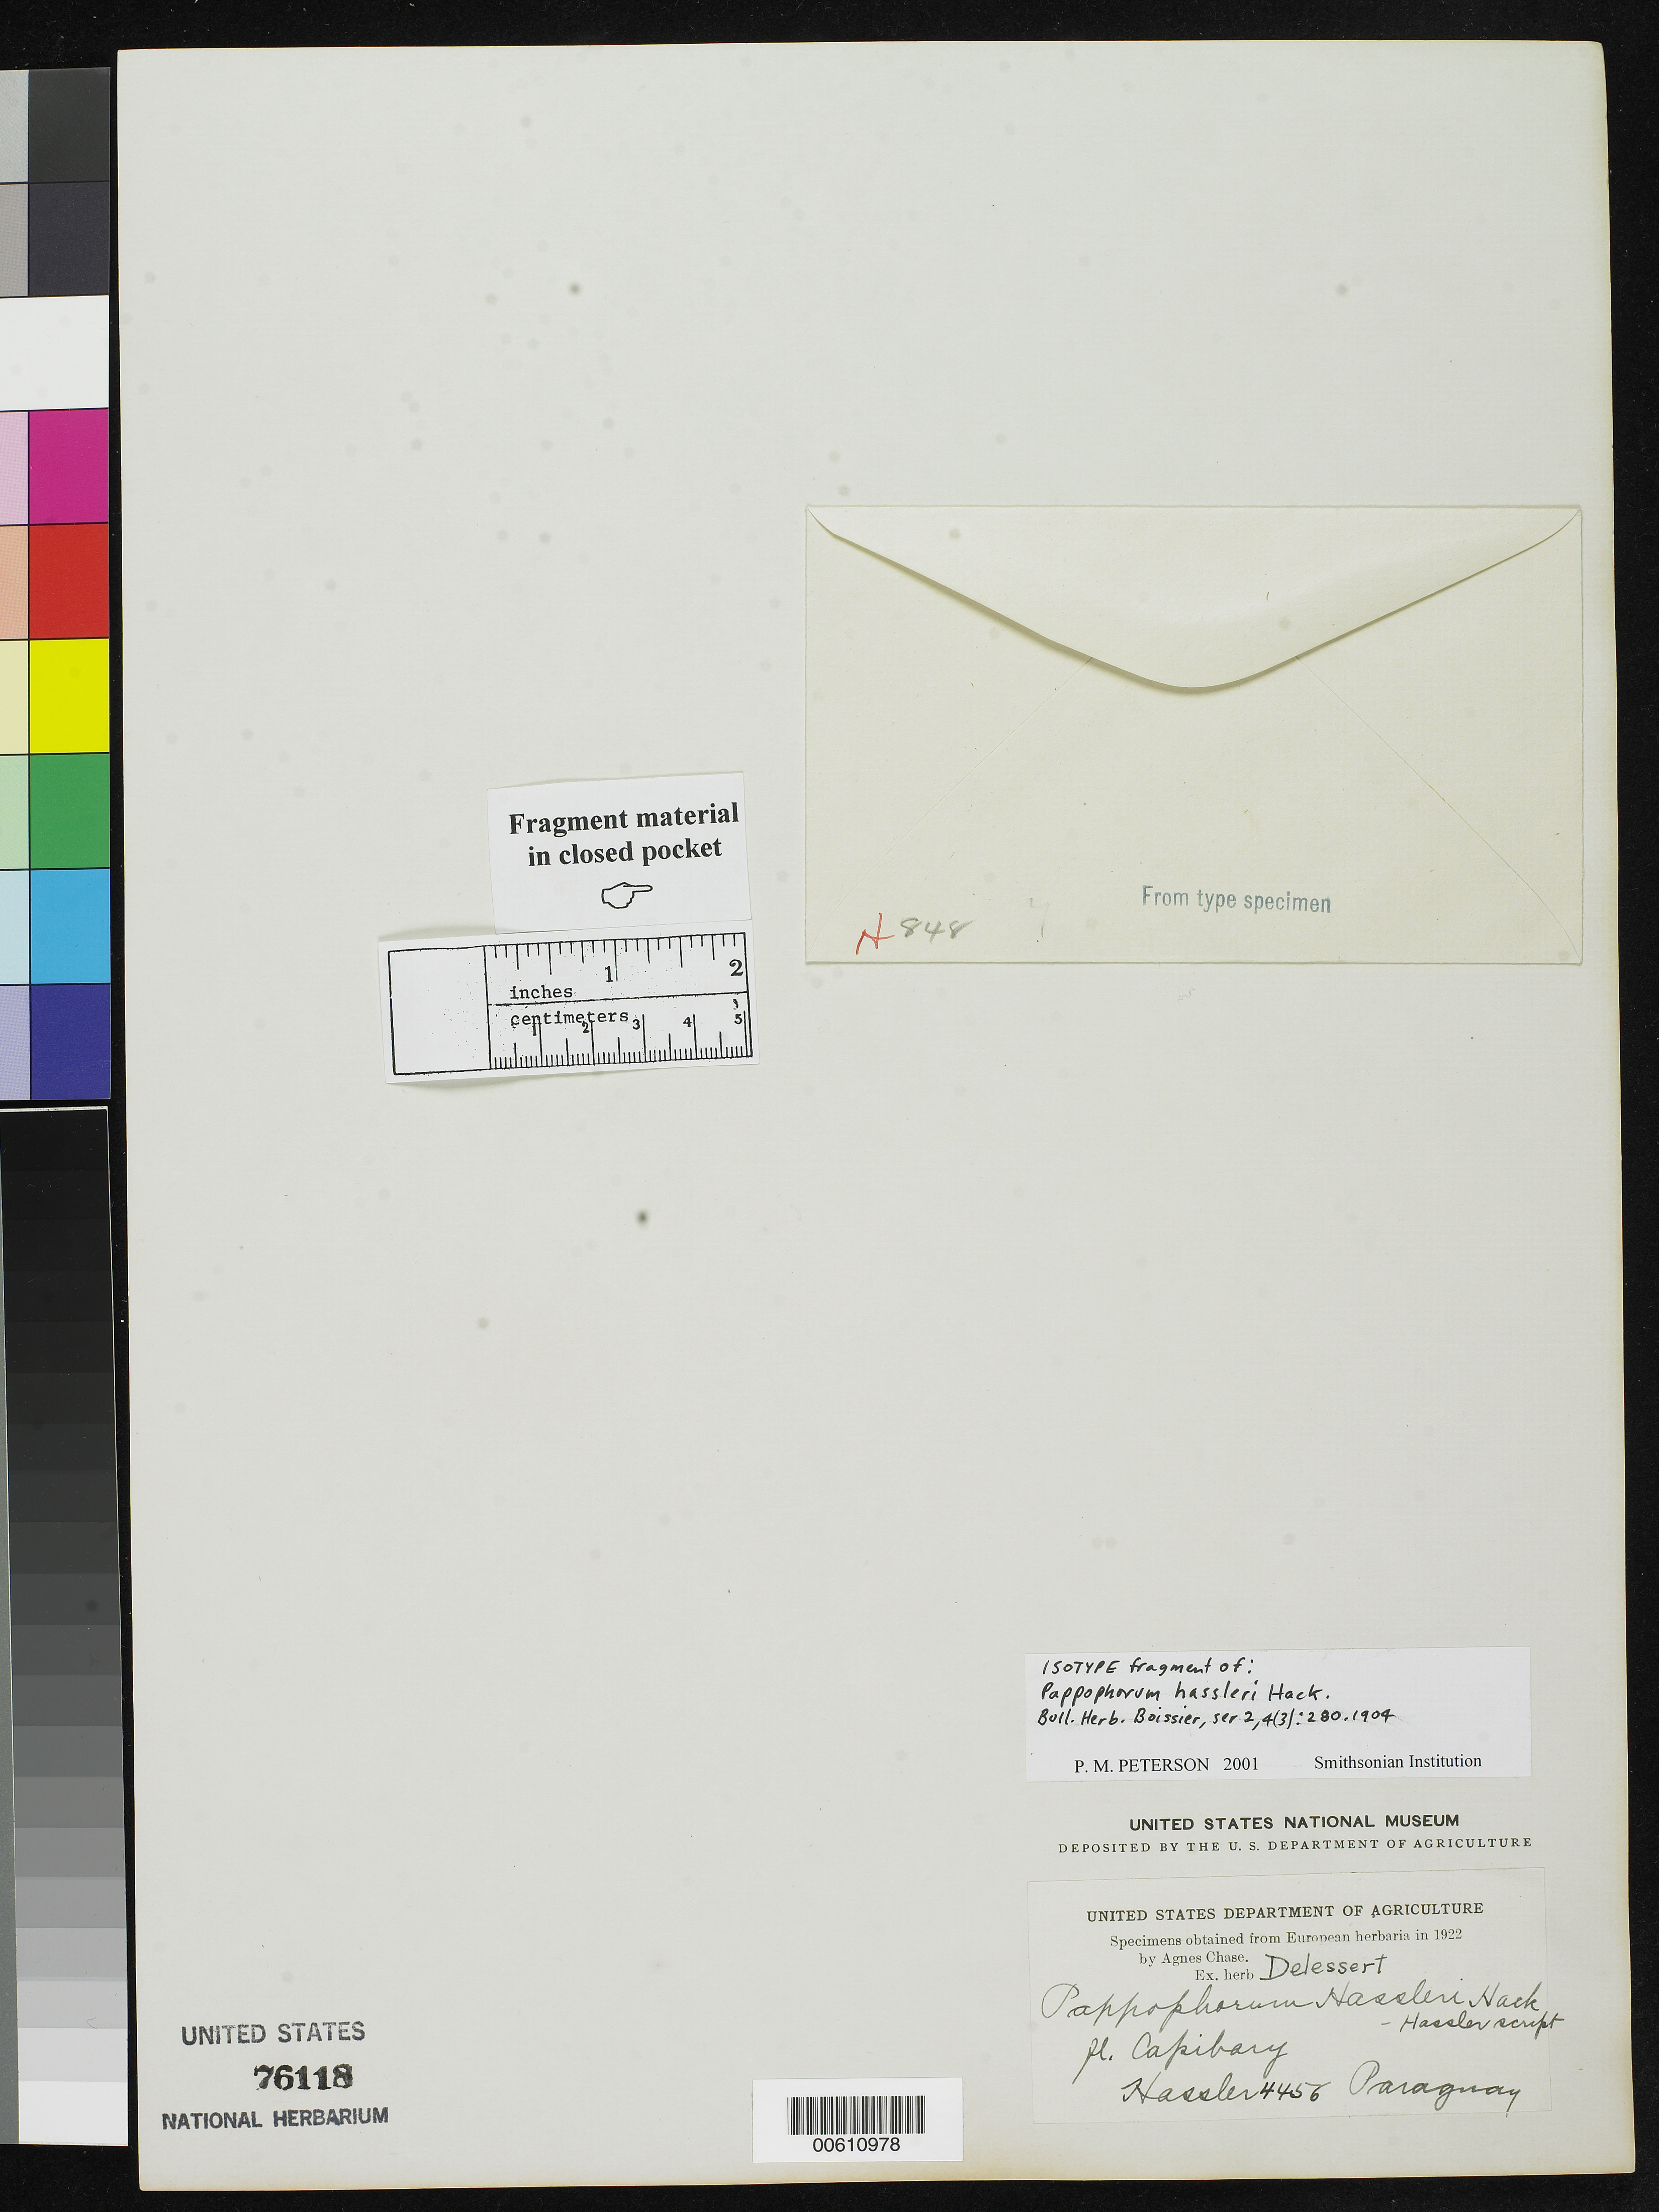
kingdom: Plantae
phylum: Tracheophyta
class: Liliopsida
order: Poales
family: Poaceae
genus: Pappophorum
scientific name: Pappophorum hassleri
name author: Hack.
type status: Type Fragment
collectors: E. Hassler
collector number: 4456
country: Paraguay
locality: Capibary.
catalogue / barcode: US 76118